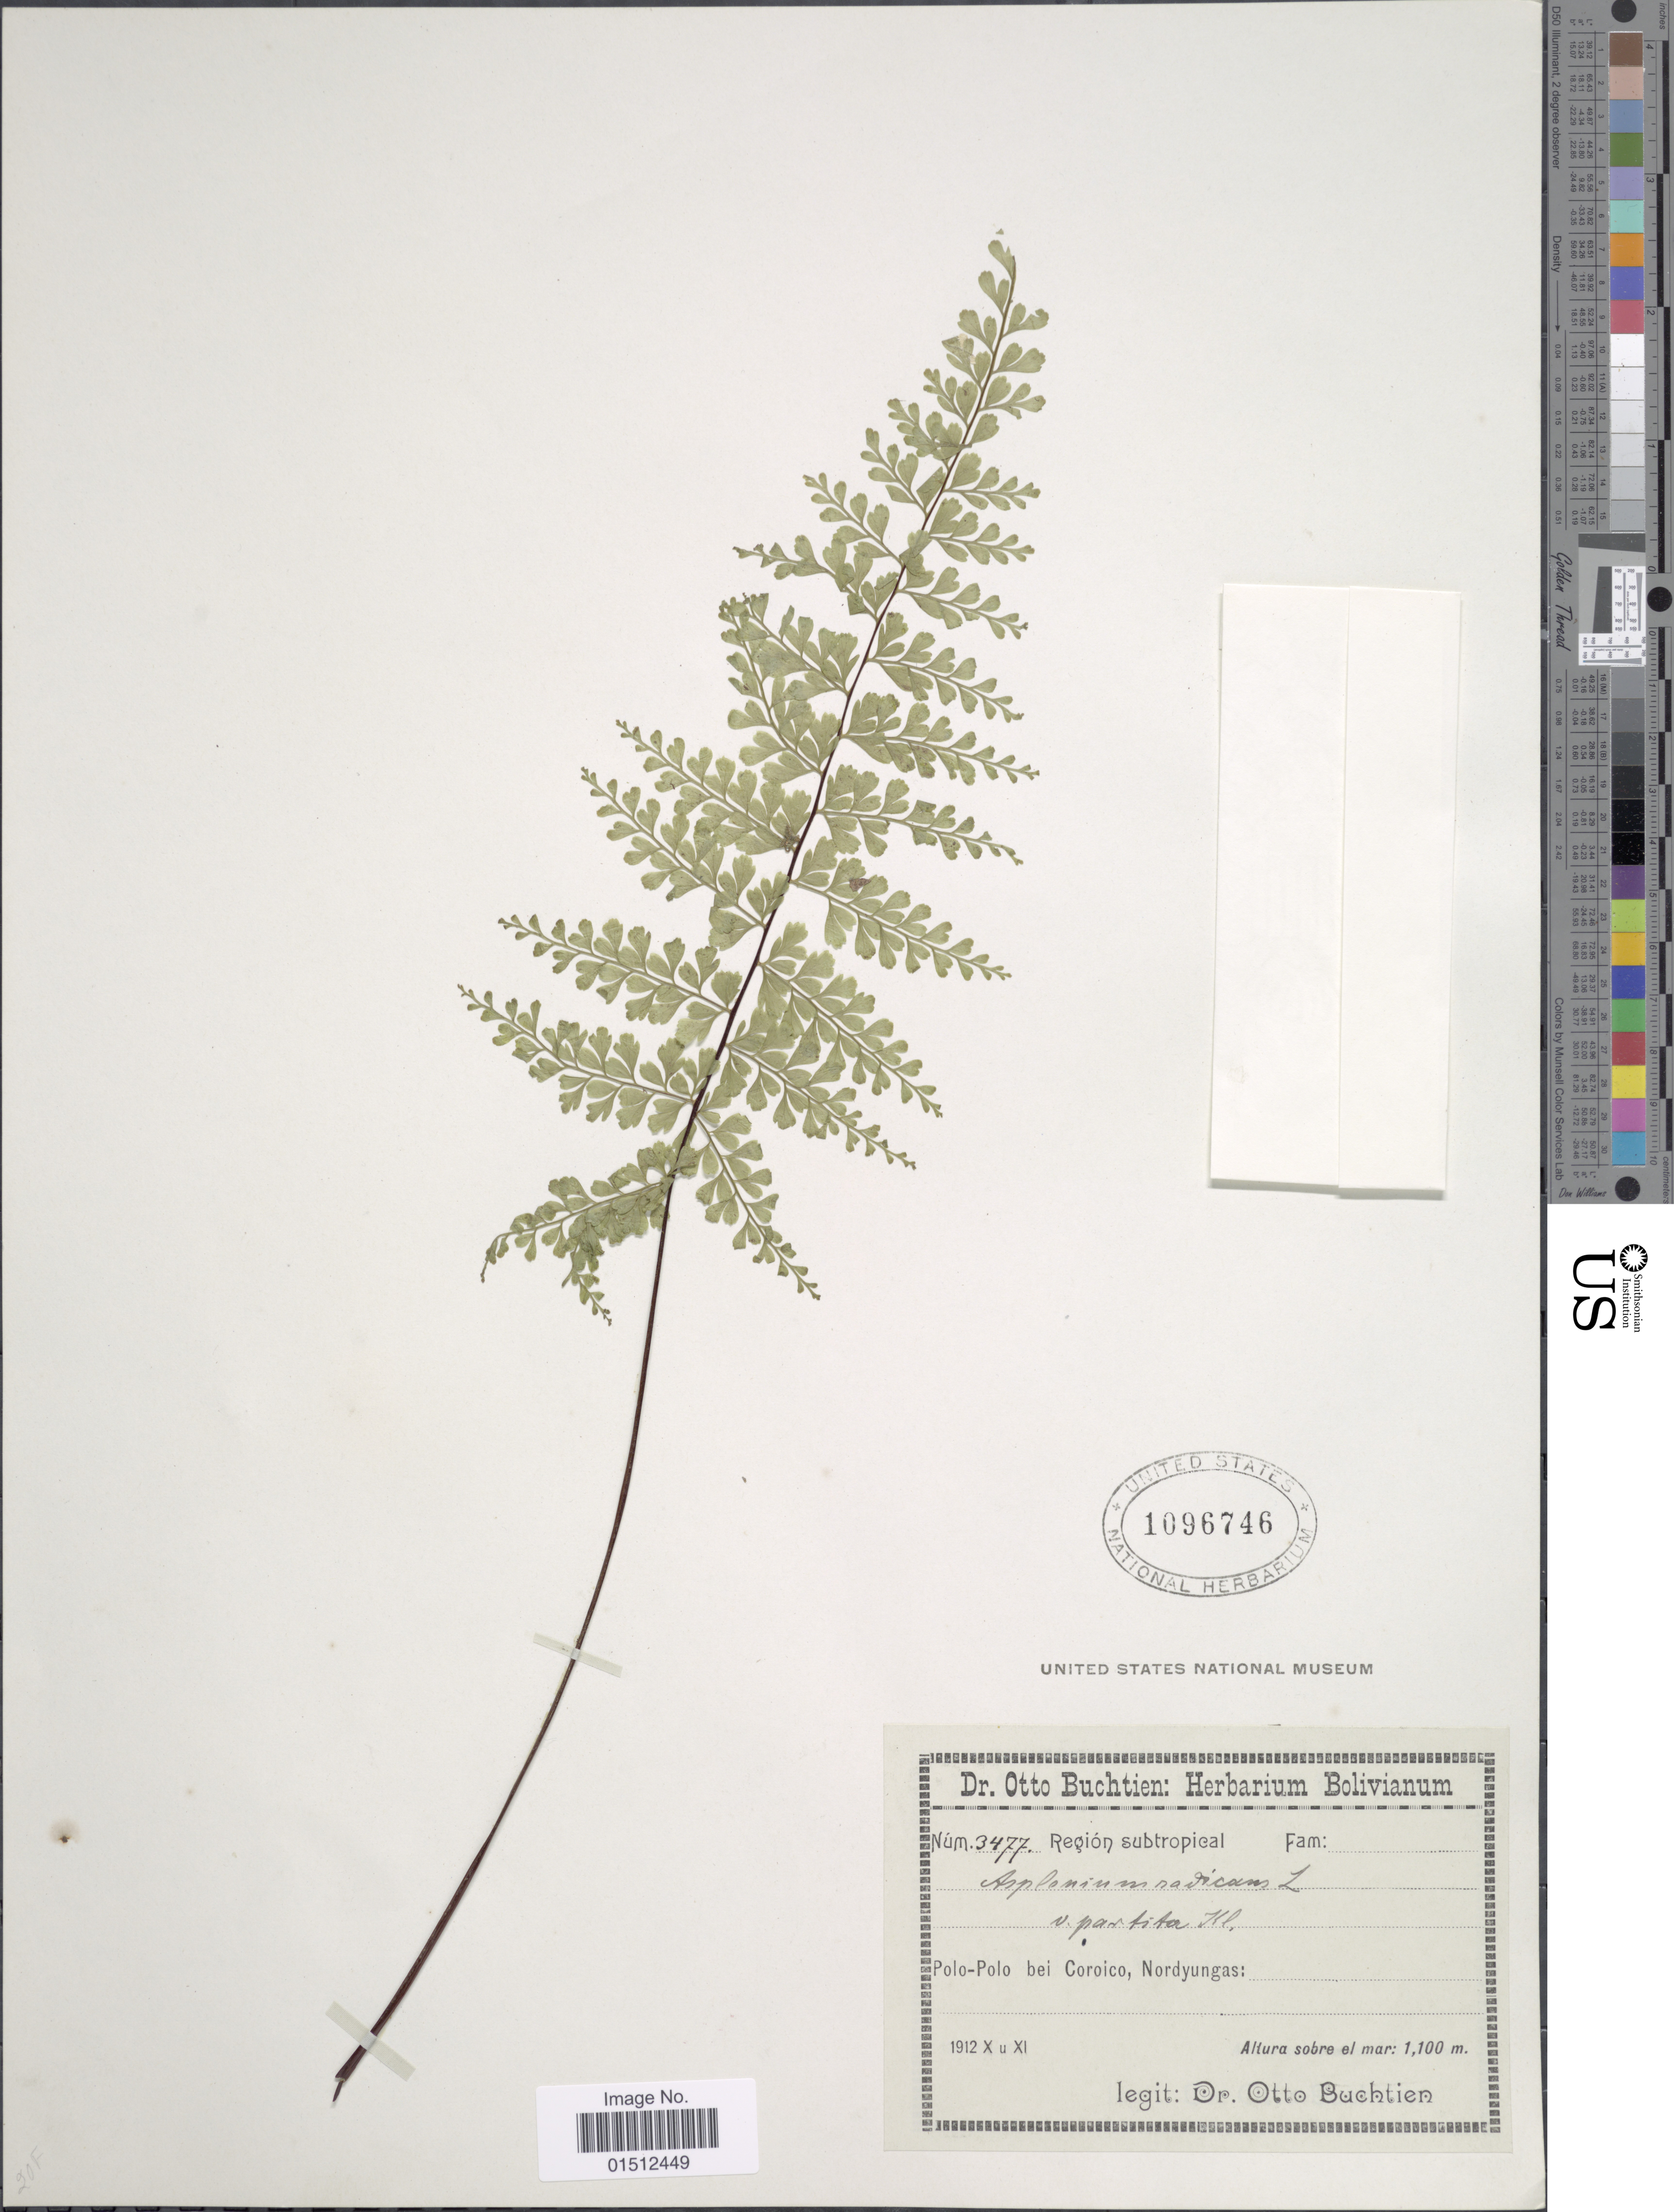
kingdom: Plantae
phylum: Tracheophyta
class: Polypodiopsida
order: Polypodiales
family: Aspleniaceae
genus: Asplenium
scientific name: Asplenium radicans var. dentatum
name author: (Klotzsch) Bonap.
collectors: O. Buchtien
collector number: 3477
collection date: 1912-10/1912-11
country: Bolivia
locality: Polo-Polo bei Coroico, Nordyungas.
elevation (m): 1100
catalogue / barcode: US 1096746